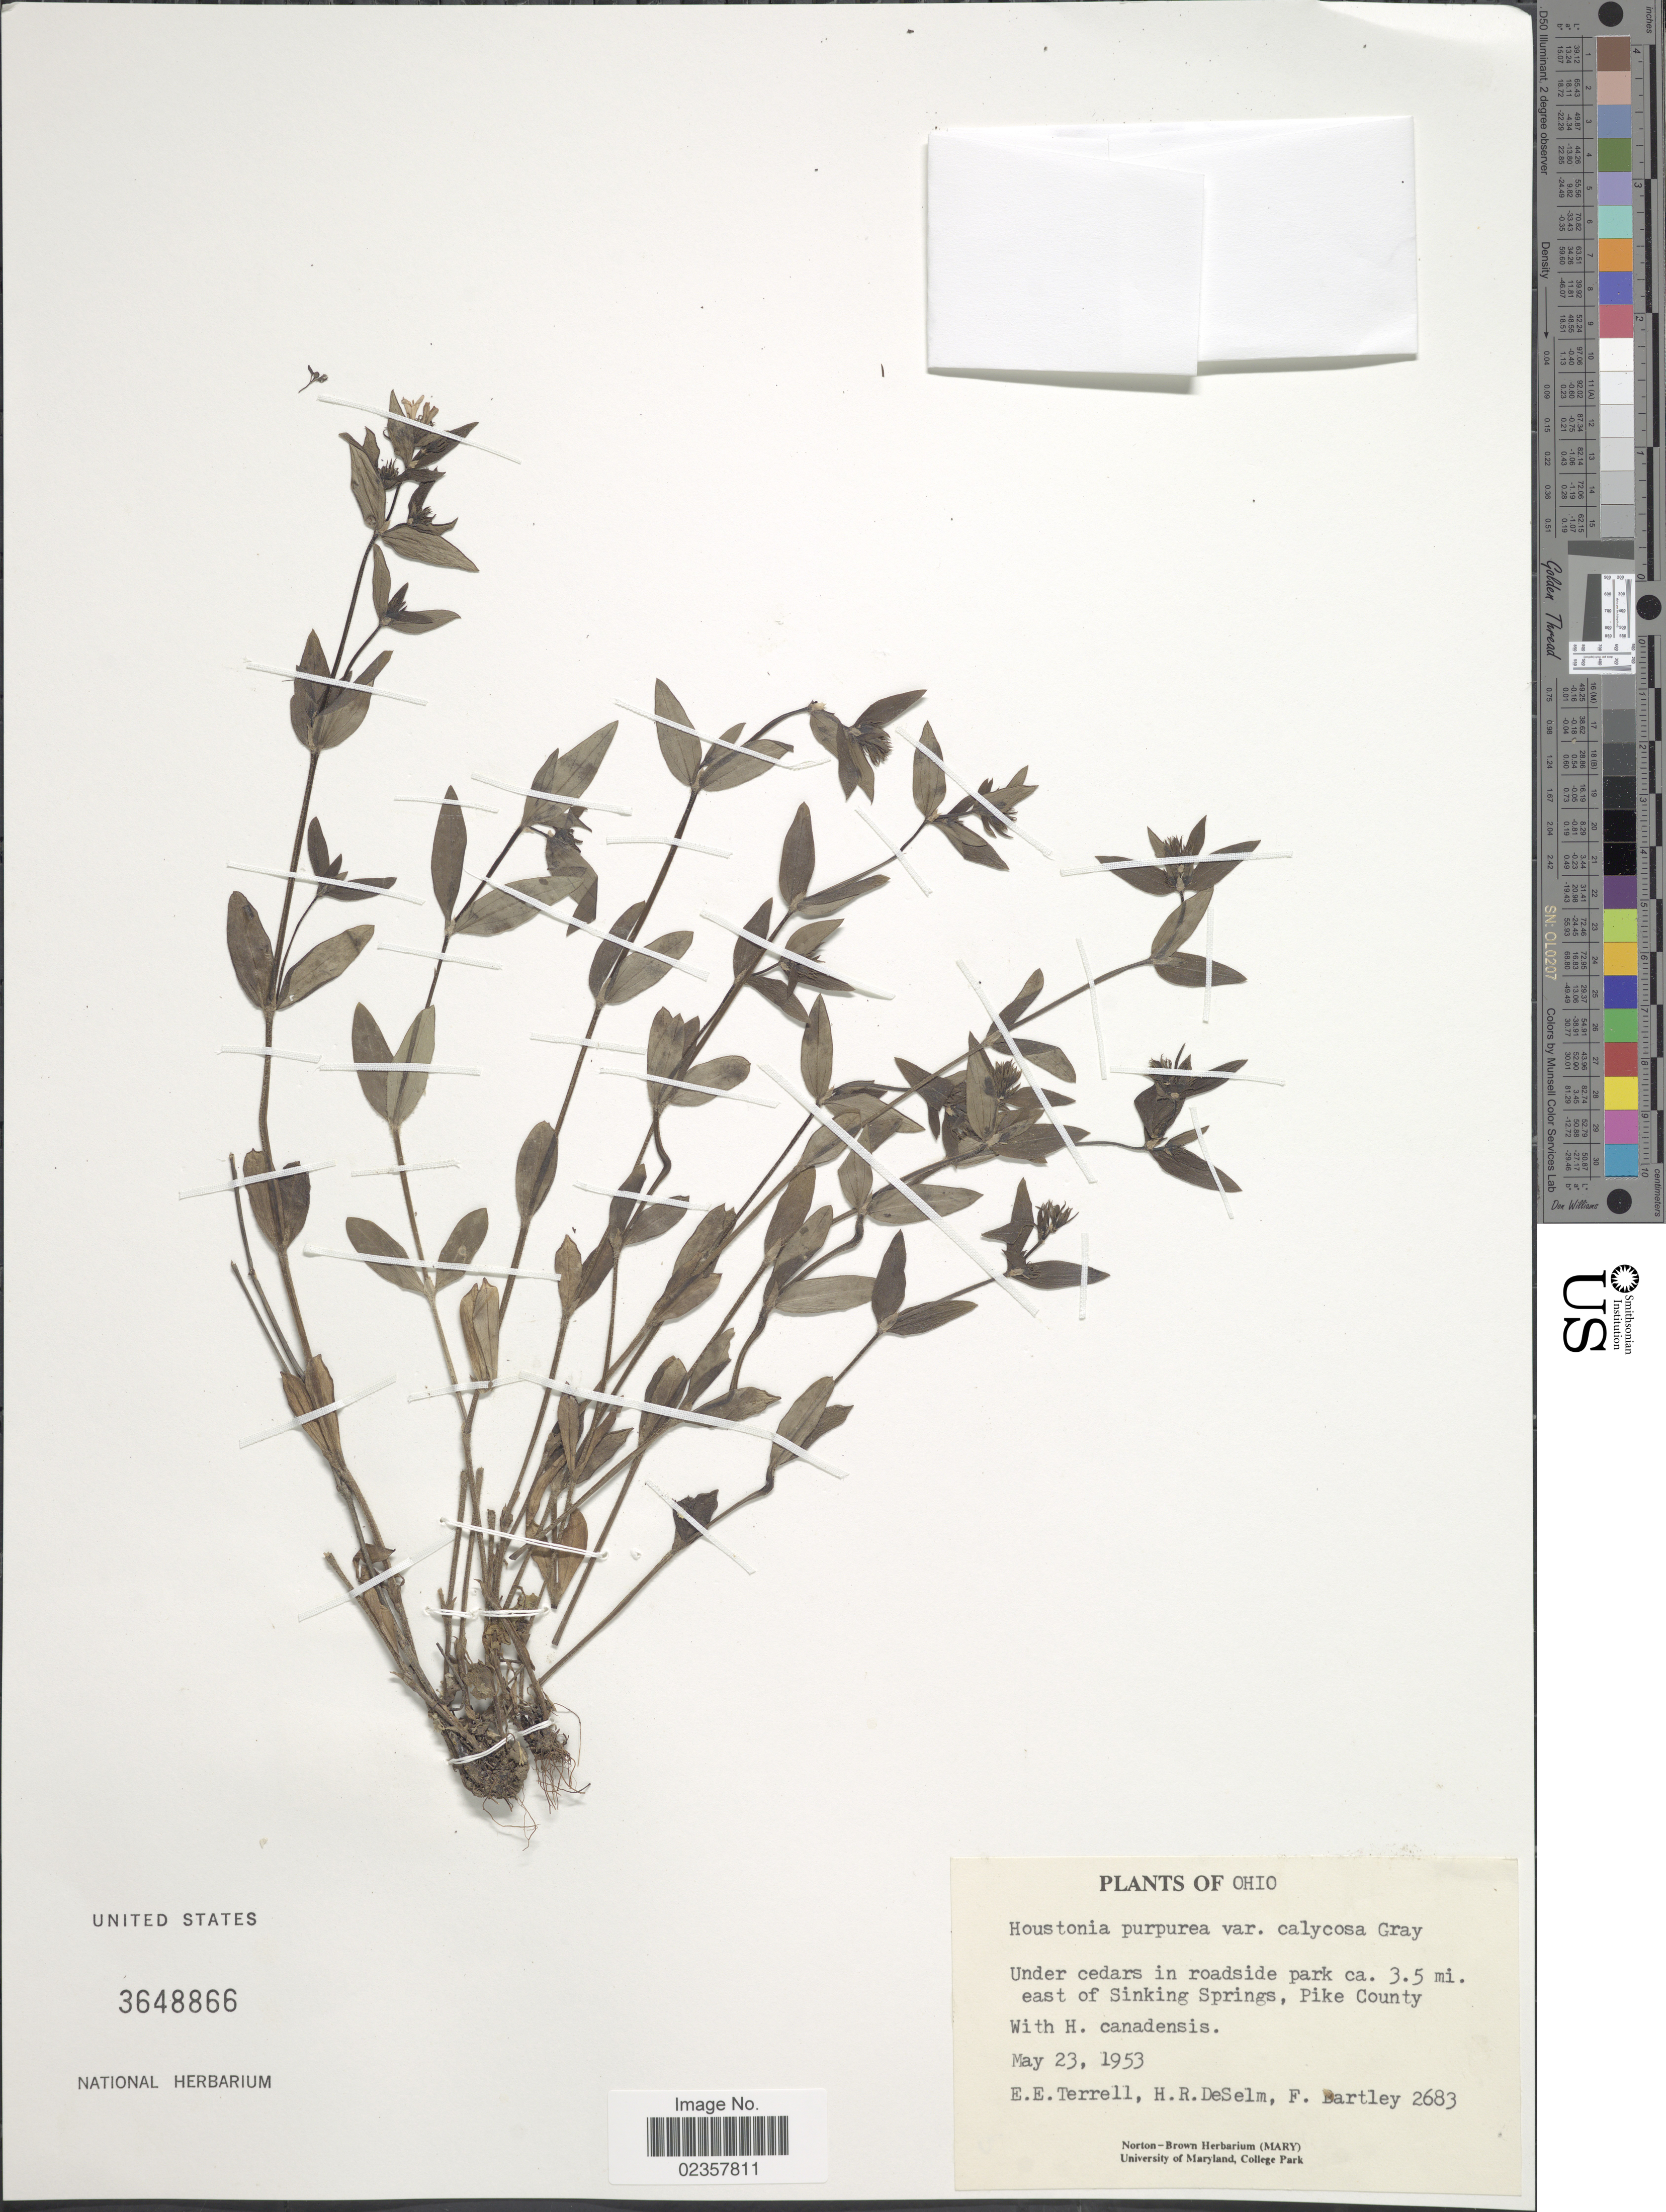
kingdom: Plantae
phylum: Tracheophyta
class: Magnoliopsida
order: Gentianales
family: Rubiaceae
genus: Houstonia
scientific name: Houstonia purpurea var. calycosa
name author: A. Gray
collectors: E. E. Terrell, H. De Selm & F. Bartley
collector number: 2683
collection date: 1953-05-23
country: United States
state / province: Ohio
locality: Under cedars in roadside park ca. 3.5 mi east of Sinking Springs, Pike County.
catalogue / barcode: US 3648866